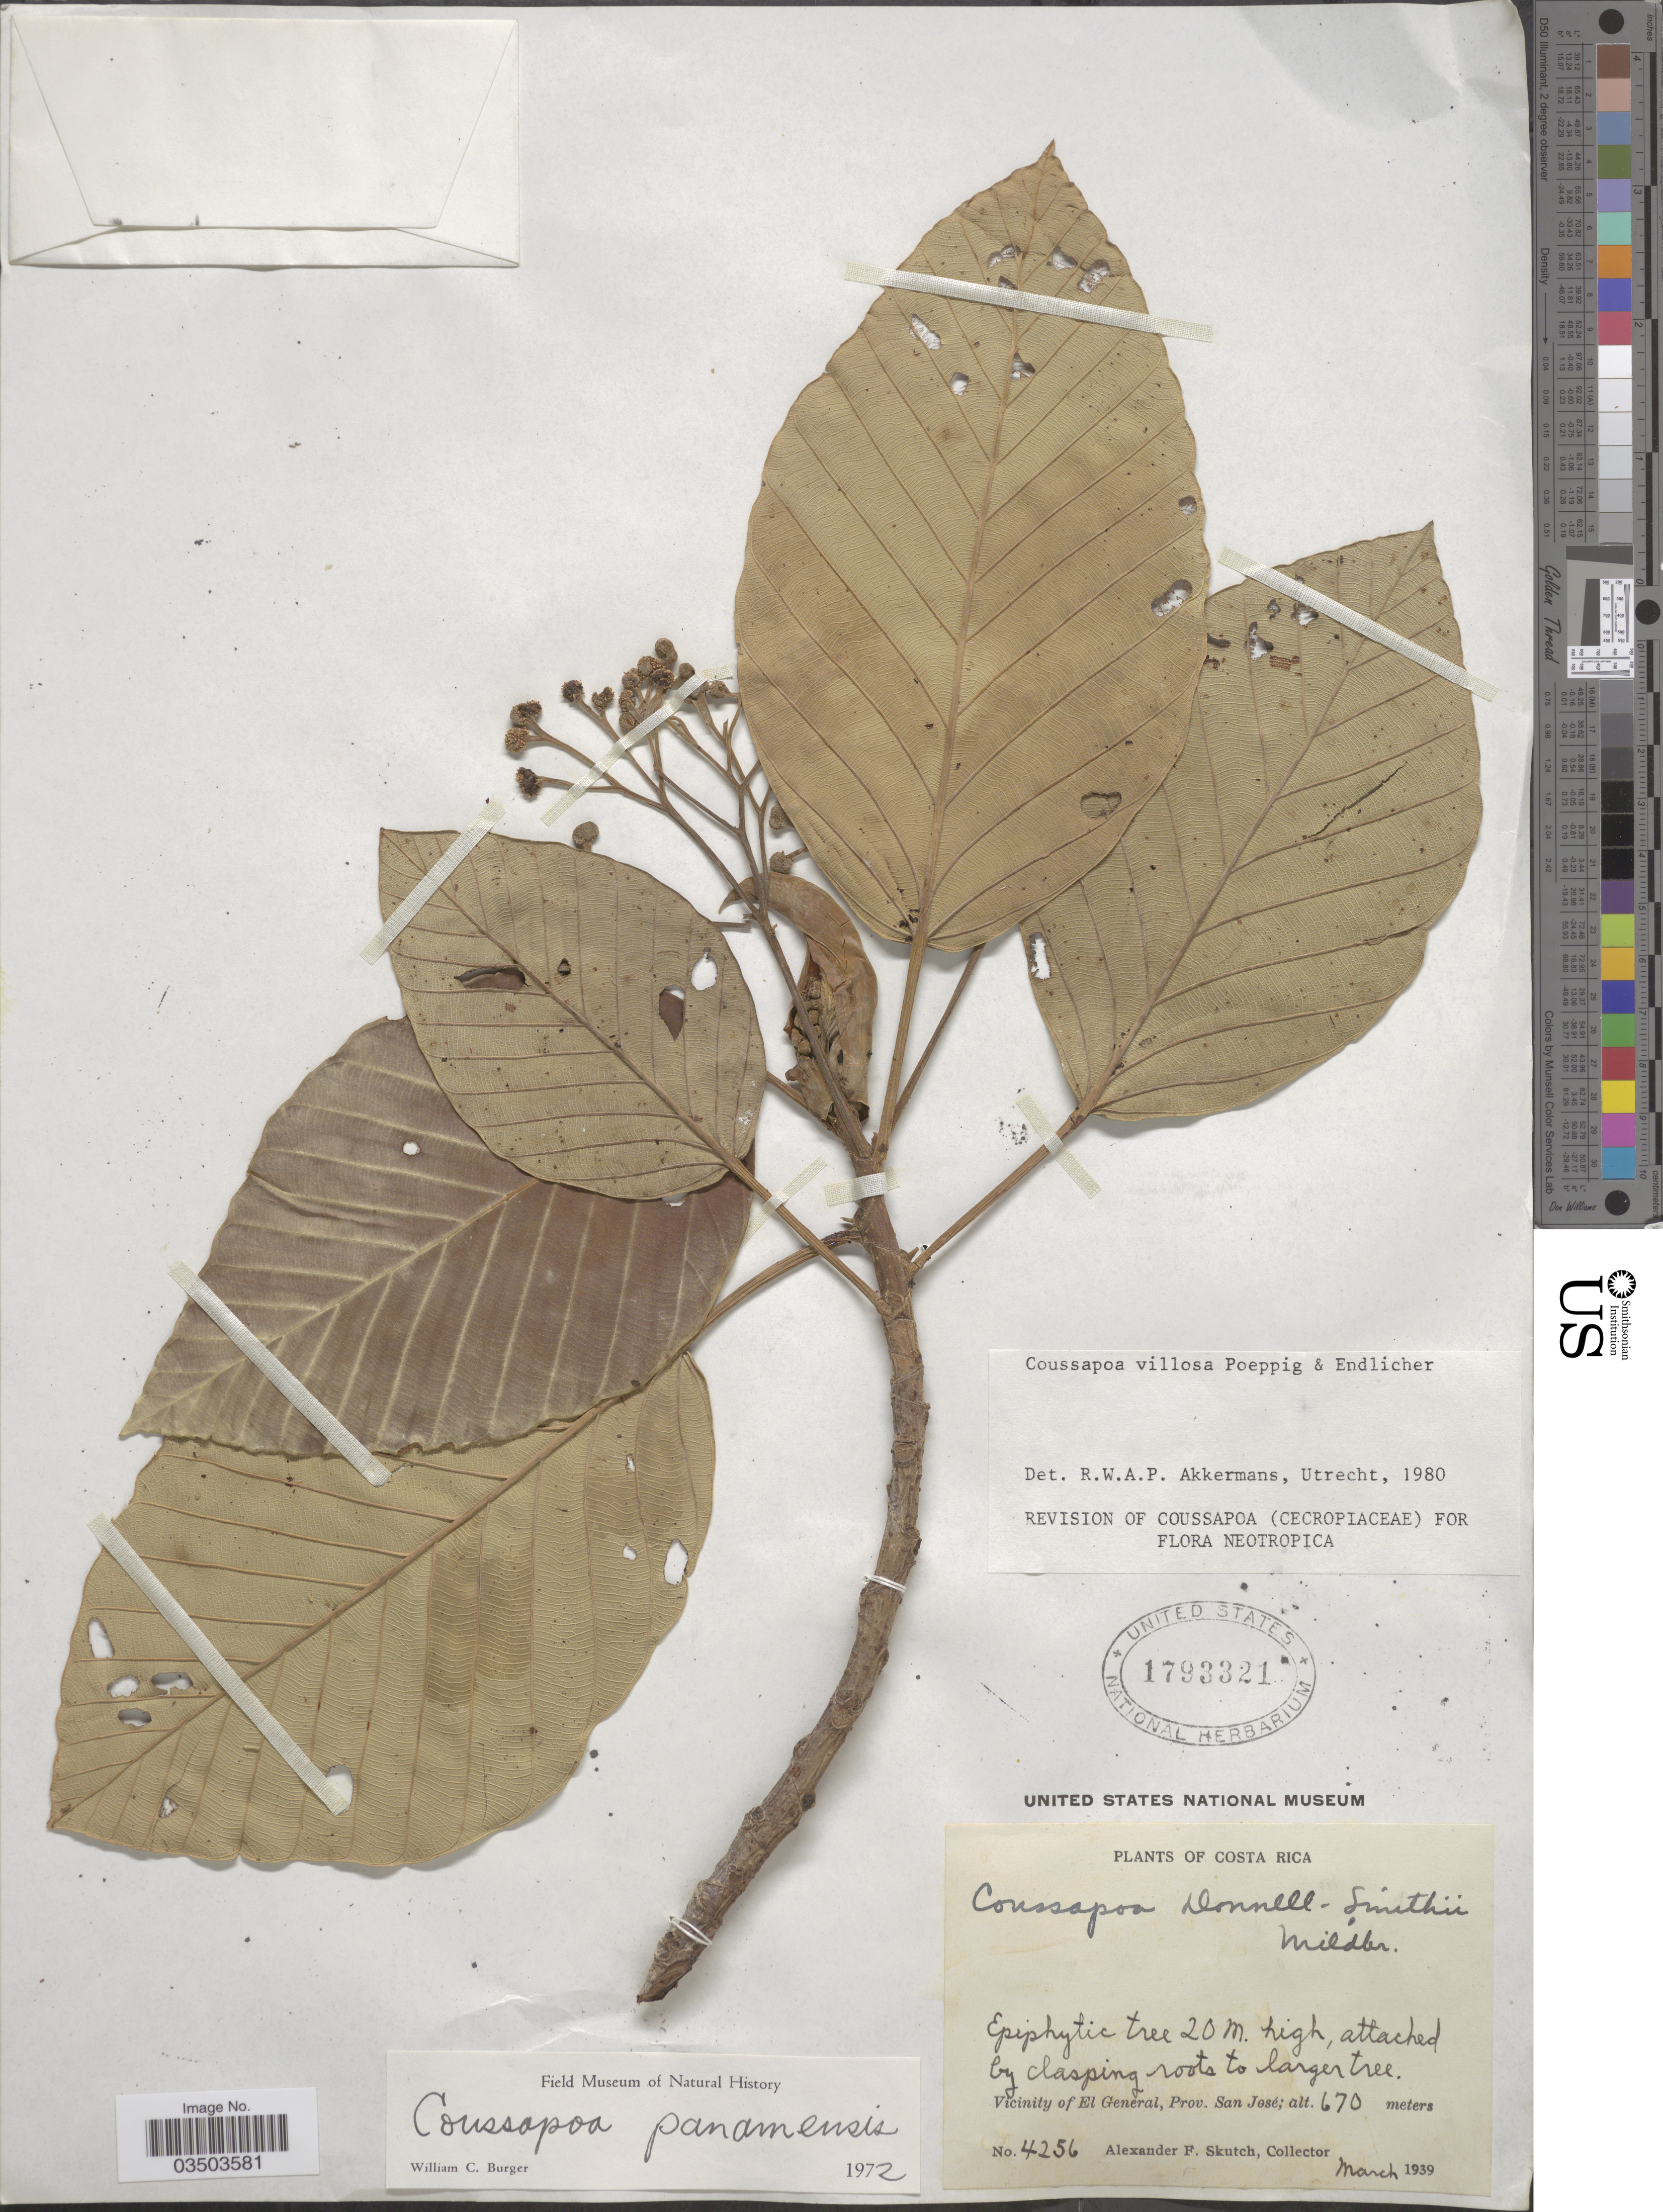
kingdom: Plantae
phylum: Tracheophyta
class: Magnoliopsida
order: Rosales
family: Urticaceae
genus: Coussapoa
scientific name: Coussapoa villosa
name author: Poepp. & Endl.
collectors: A. F. Skutch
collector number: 4256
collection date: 1939-03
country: Costa Rica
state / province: San José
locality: Vicinity of El General.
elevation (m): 670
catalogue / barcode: US 1793321